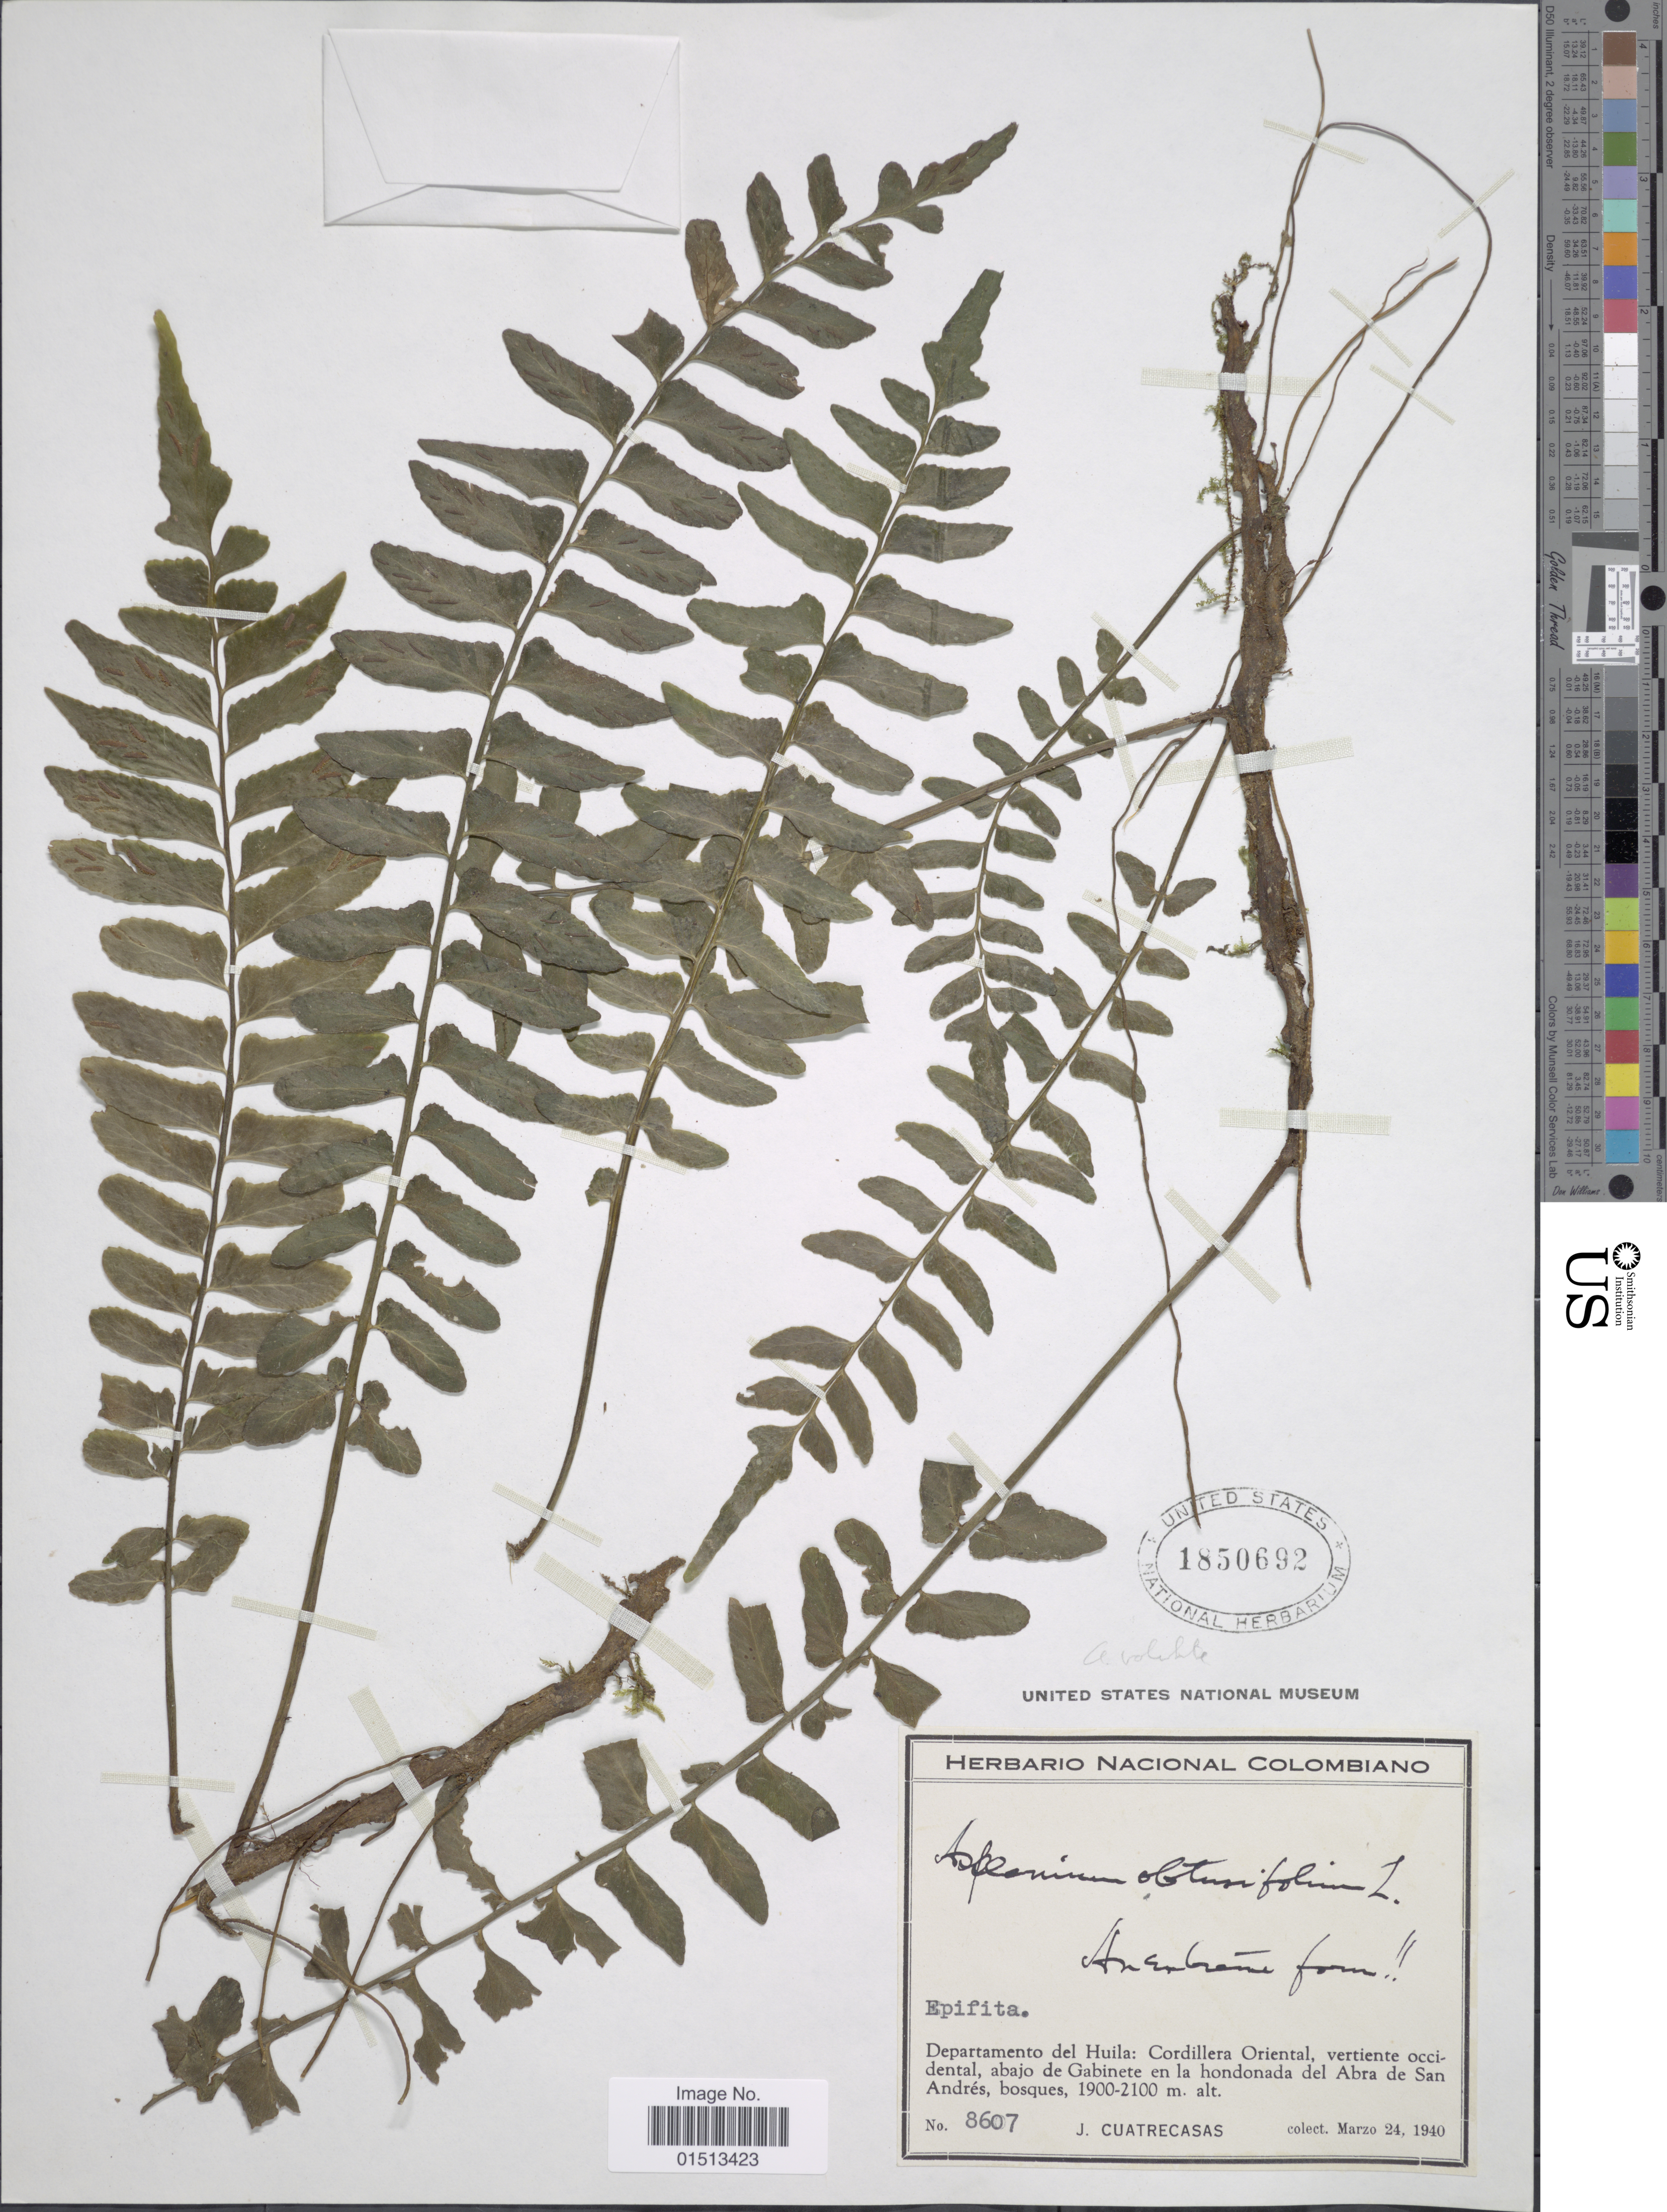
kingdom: Plantae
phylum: Tracheophyta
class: Polypodiopsida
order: Polypodiales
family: Aspleniaceae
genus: Asplenium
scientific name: Asplenium volubile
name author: N. Murak. & R.C. Moran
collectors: J. Cuatrecasas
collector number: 8607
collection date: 1940-03-24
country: Colombia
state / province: Huila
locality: Cordillera Oriental, vertiente occidental, abajo de Gabinete en la hondonada del Abra de San Andrés.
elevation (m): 1900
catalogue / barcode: US 1850692